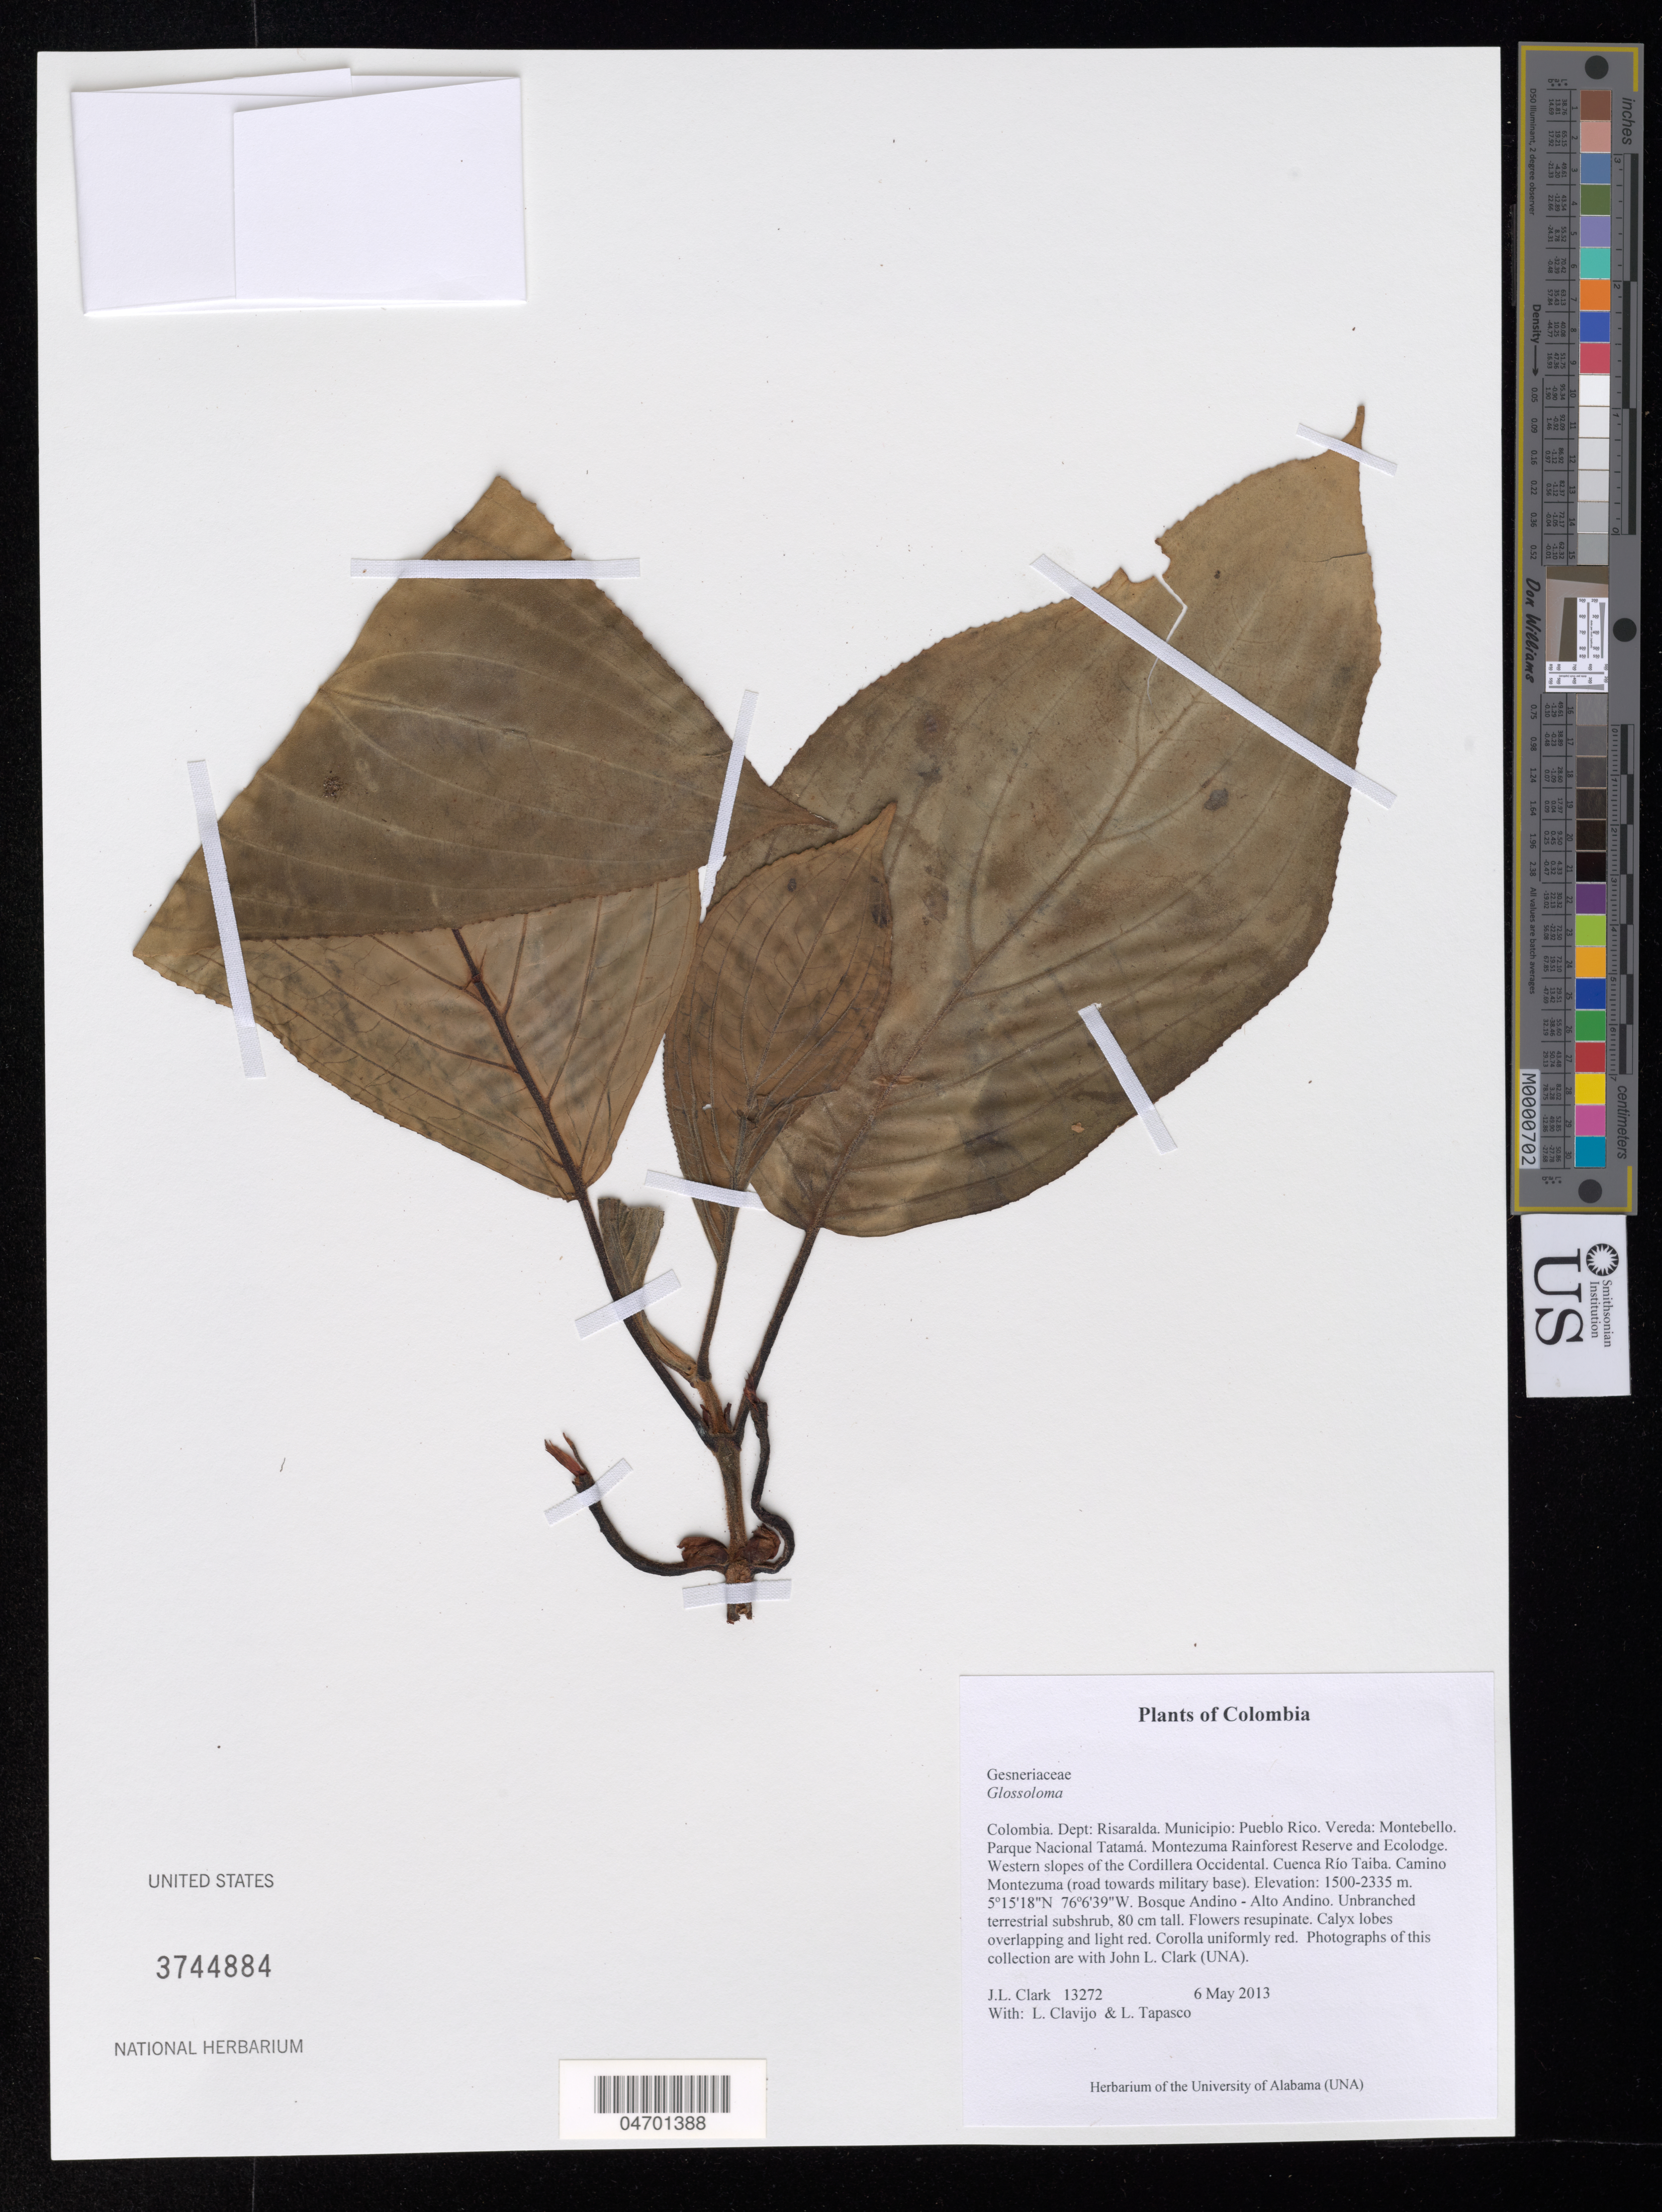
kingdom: Plantae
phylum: Tracheophyta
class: Magnoliopsida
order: Lamiales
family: Gesneriaceae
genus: Glossoloma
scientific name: Glossoloma sp.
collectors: J. L. Clark, L. Clavijo & D. Olstein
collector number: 13272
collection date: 2013-05-06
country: Colombia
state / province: Risaralda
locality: Dept: Risaralda. Municipio: Pueblo Rico. Vereda: Montebello. Parque Nacional Tatamá. Montezuma Rainforest Reserve and Ecolodge. Western slopes of the Cordillera Occidental. Cuenca Río Taiba. Camino Montezuma (road towards military base). Bosque Andino.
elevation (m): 1500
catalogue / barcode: US 3744884